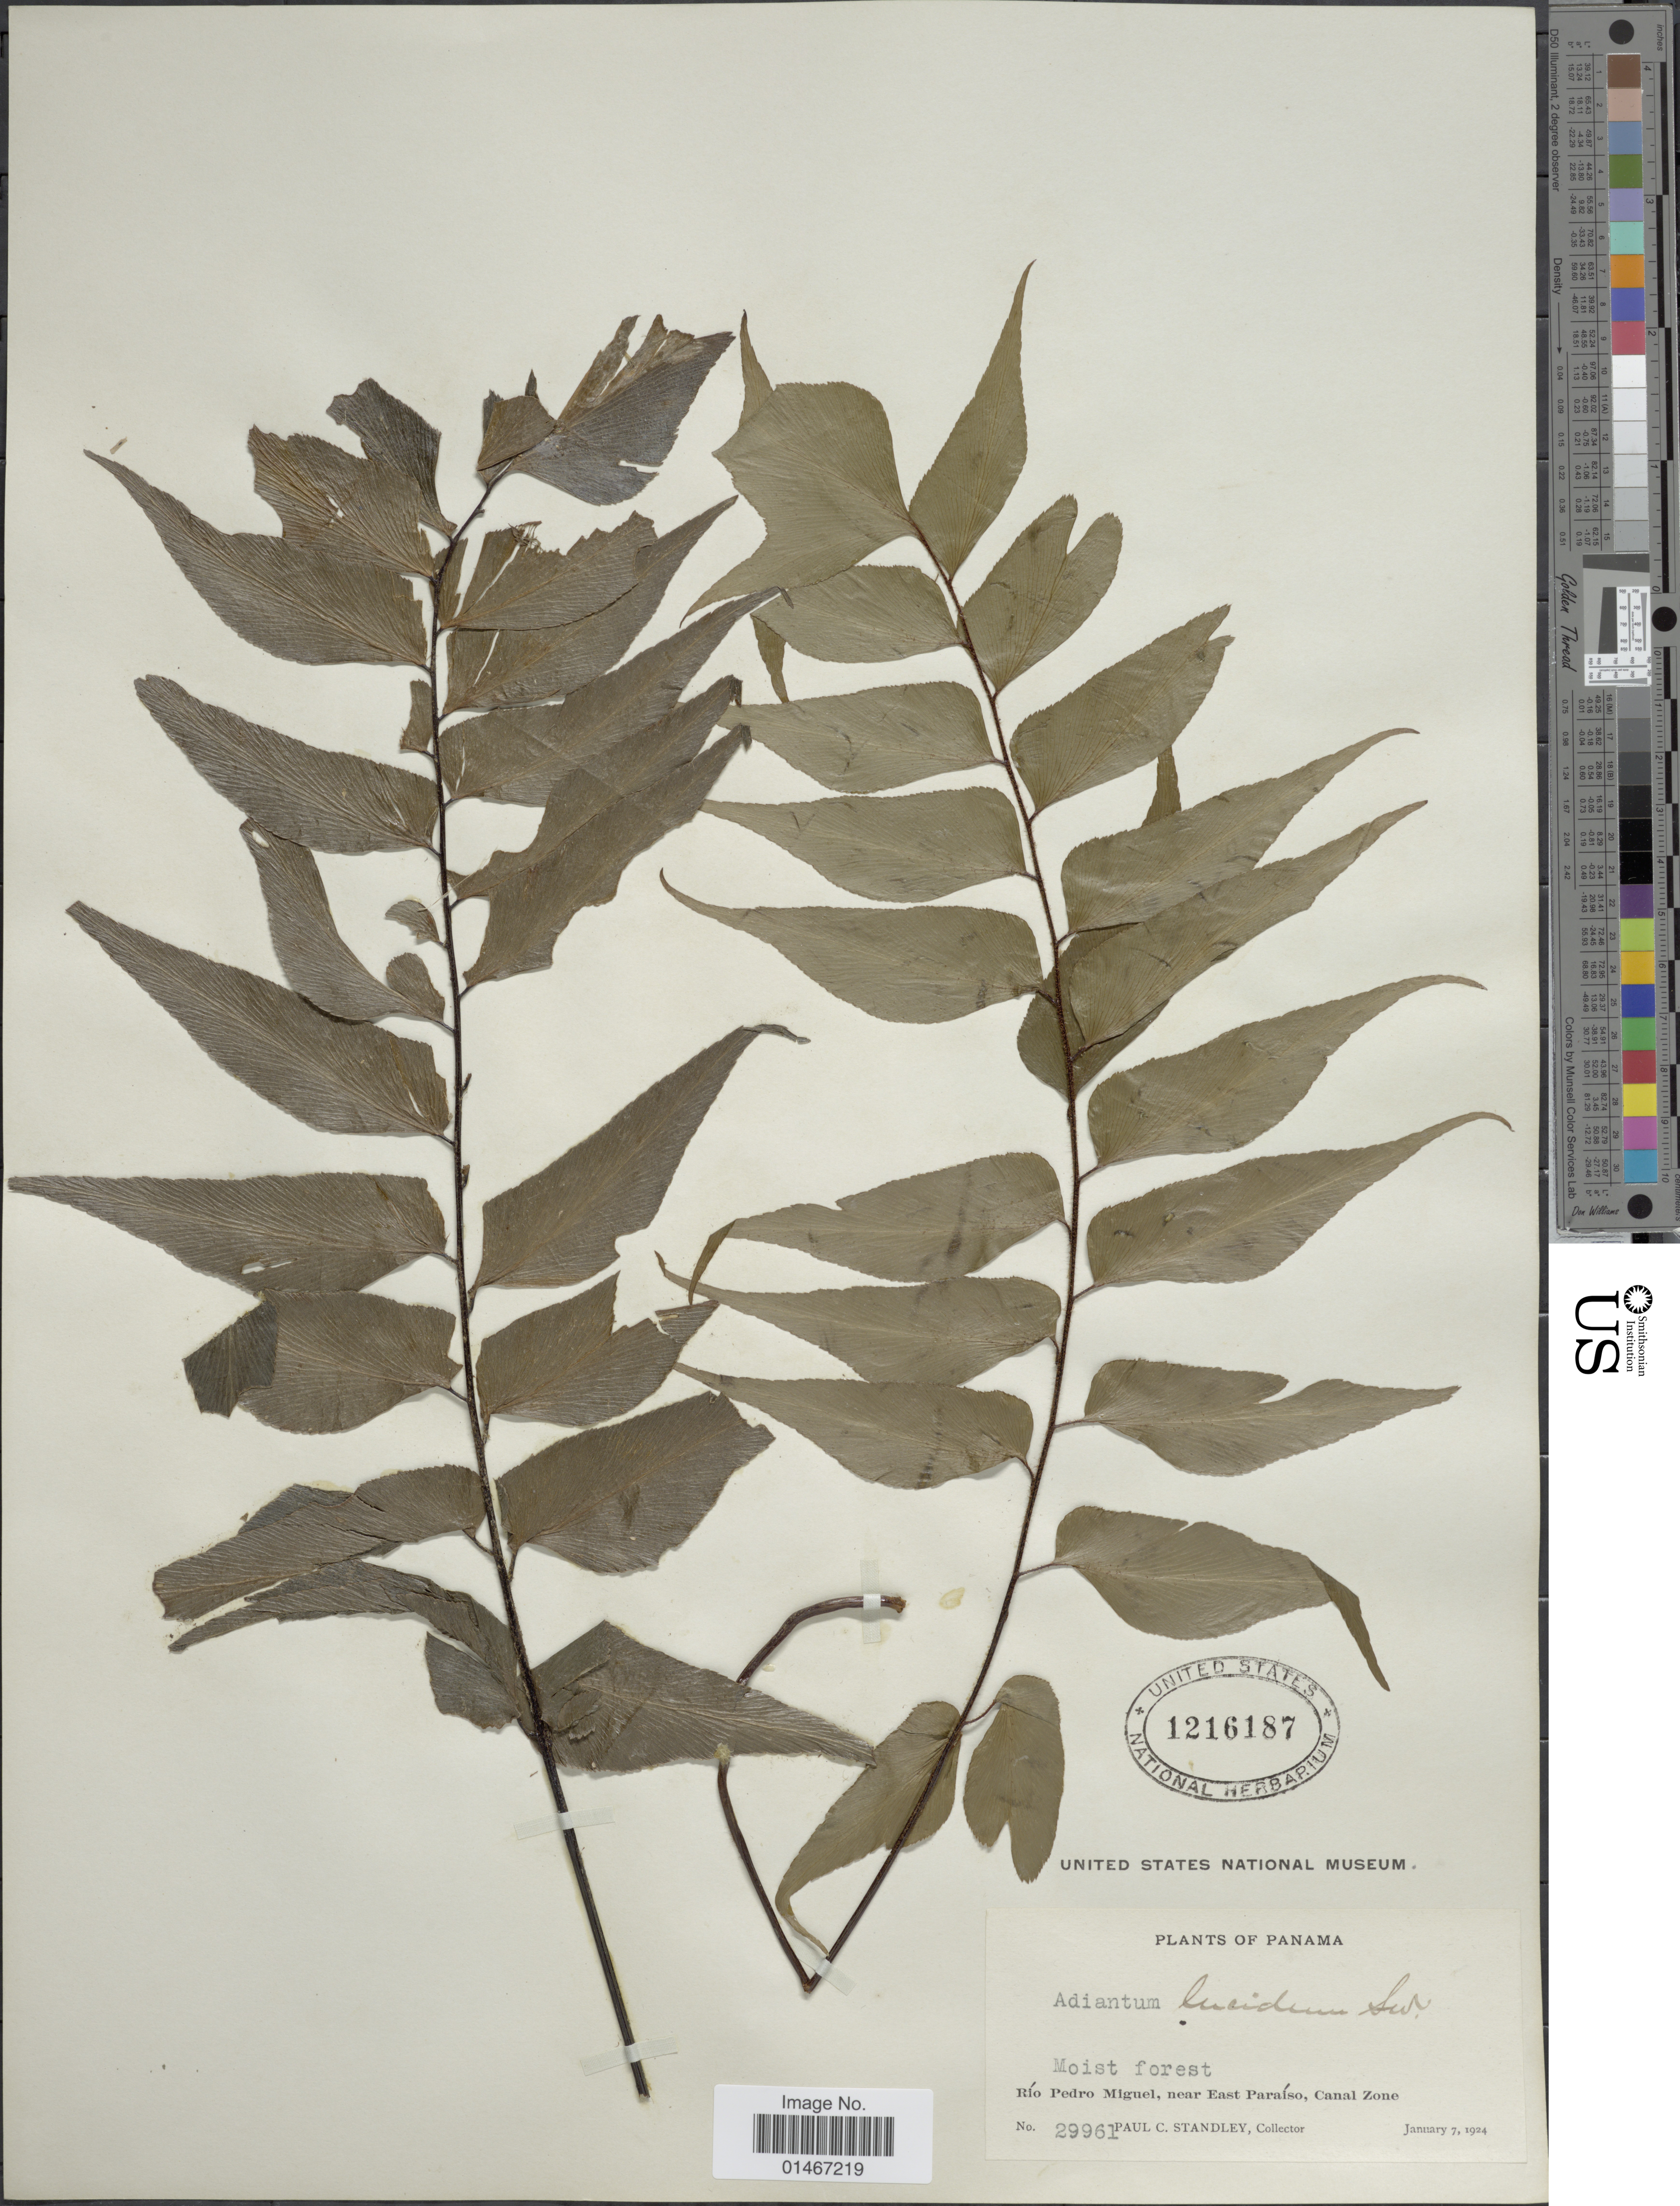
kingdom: Plantae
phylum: Tracheophyta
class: Polypodiopsida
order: Polypodiales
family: Pteridaceae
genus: Adiantum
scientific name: Adiantum lucidum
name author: (Cav.) Sw.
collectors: P. C. Standley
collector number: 29961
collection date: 1924-01-07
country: Panama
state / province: Colón / Panamá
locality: Rio Pedro Miguel, near East Paraiso, Canal Zone.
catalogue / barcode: US 1216187